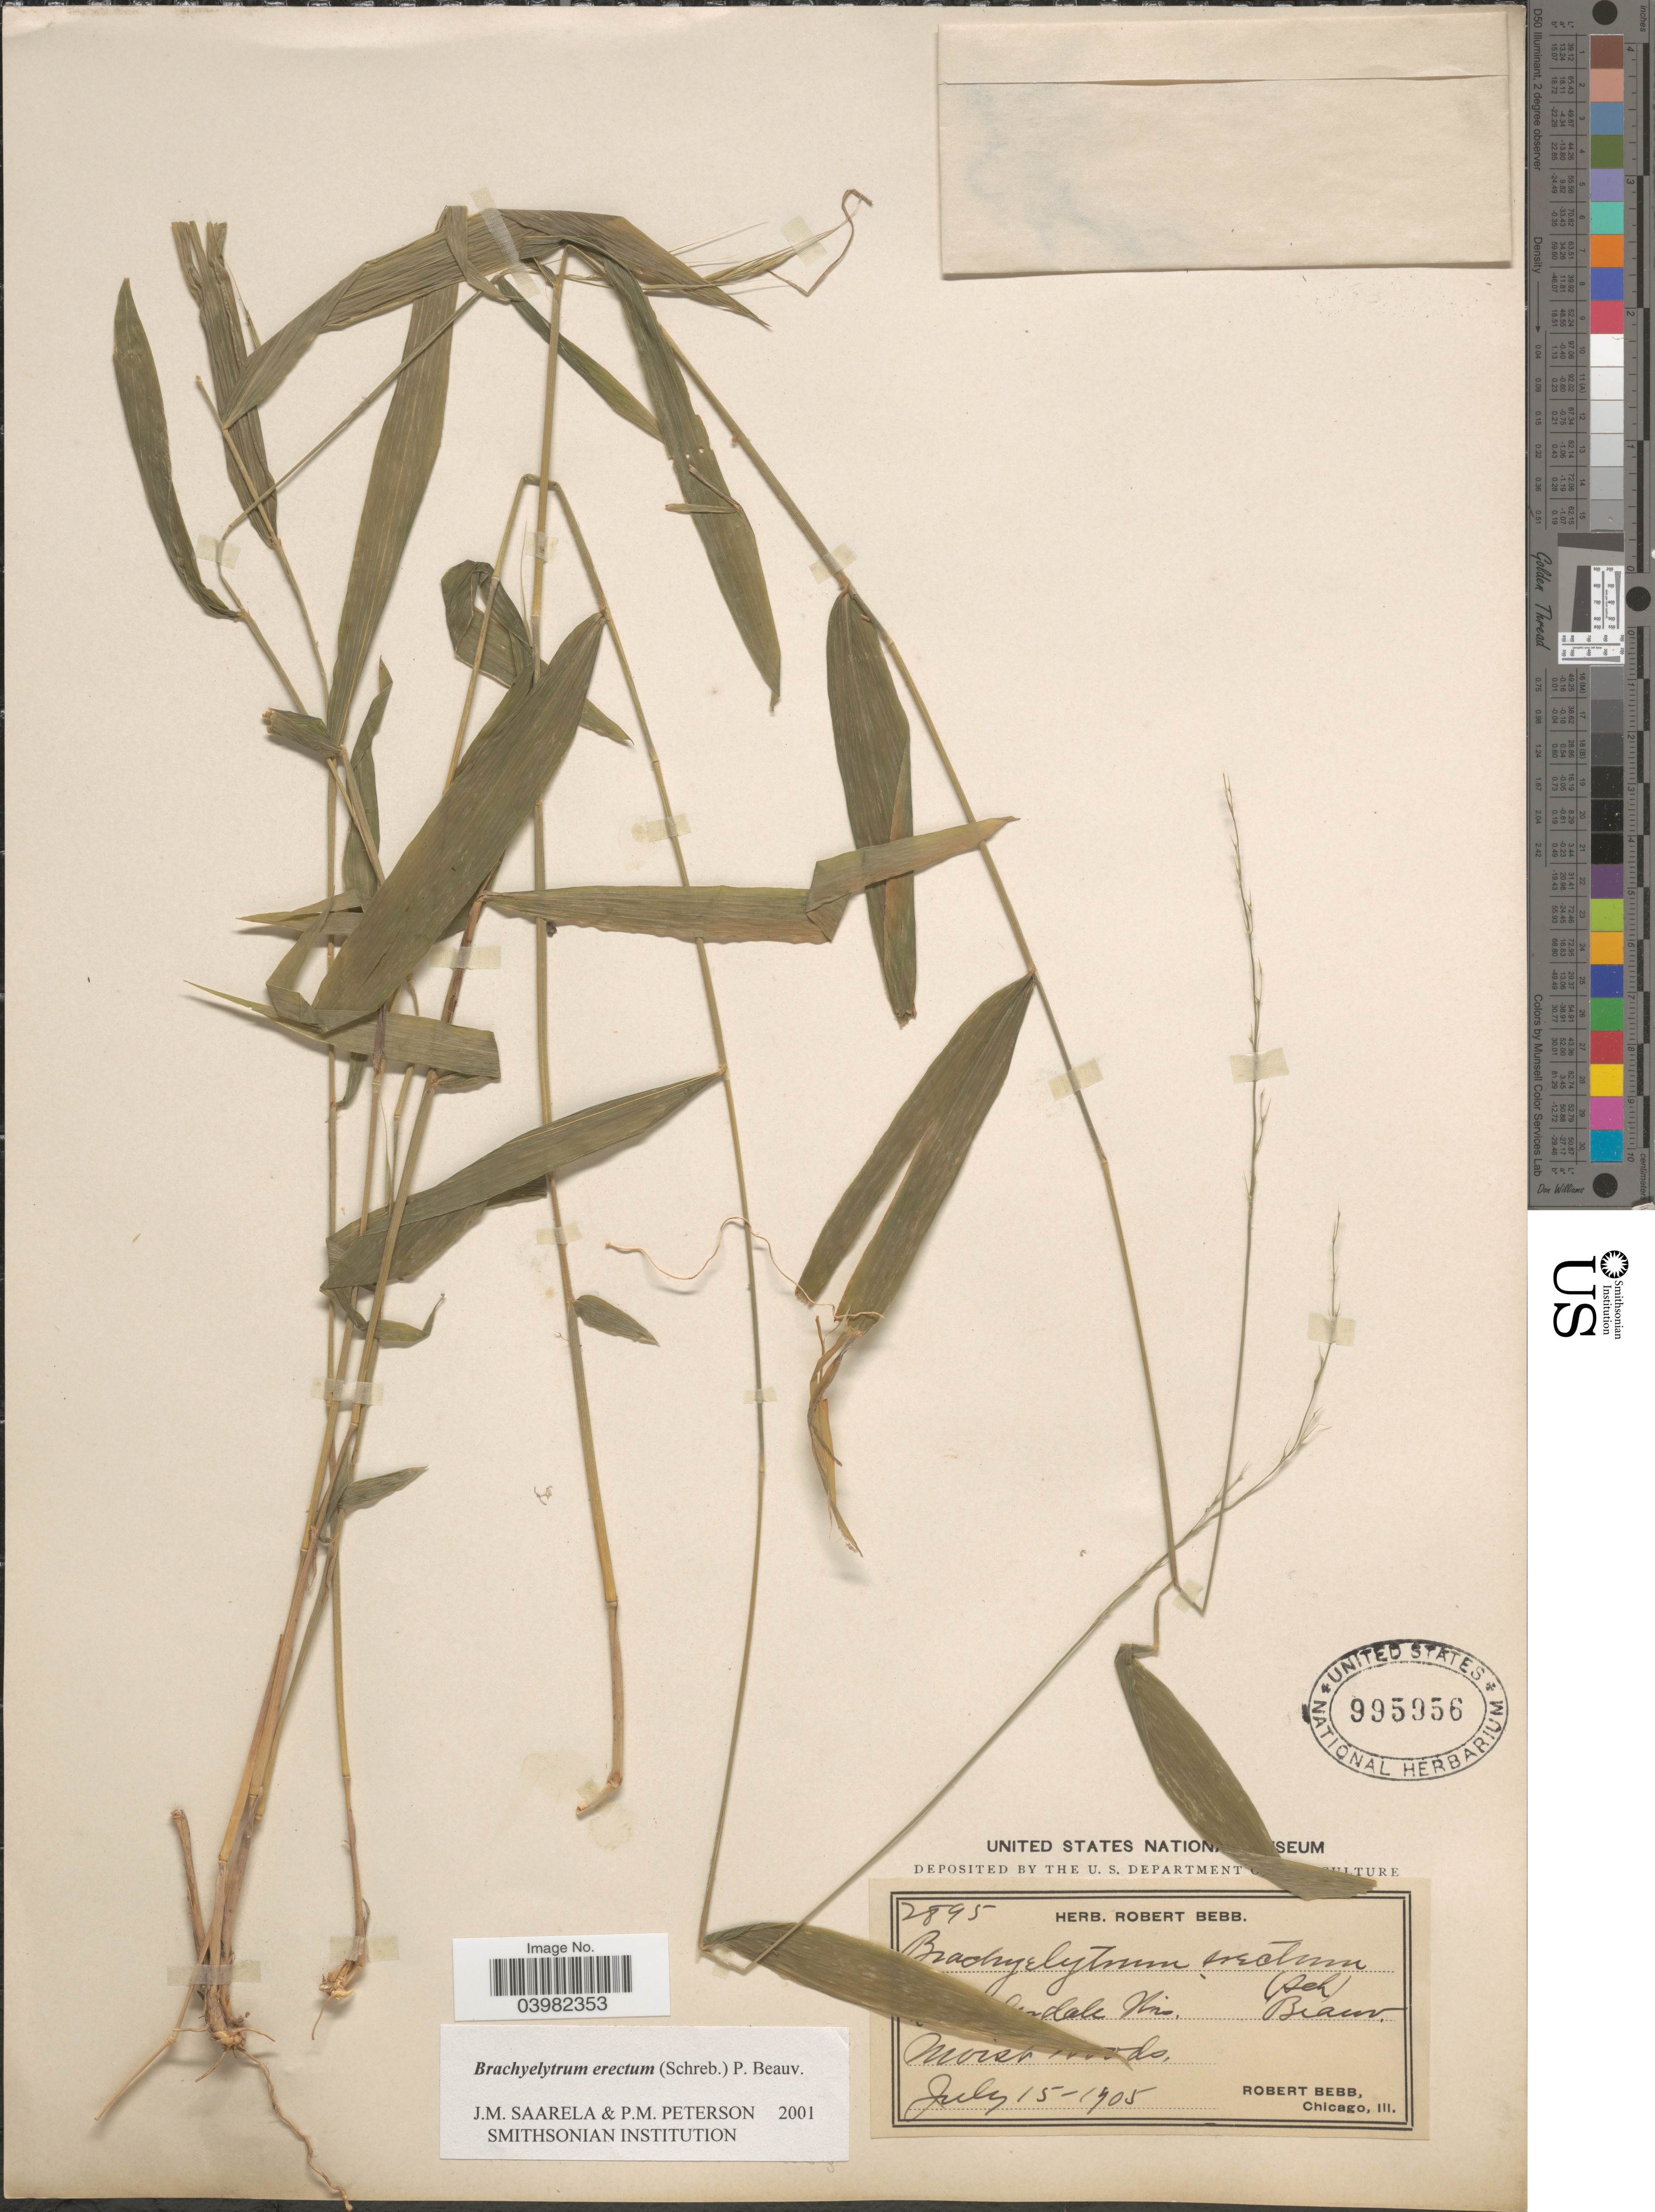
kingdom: Plantae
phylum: Tracheophyta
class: Liliopsida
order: Poales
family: Poaceae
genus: Brachyelytrum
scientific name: Brachyelytrum erectum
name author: (Schreb.) P. Beauv.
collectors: R. Bebb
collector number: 2895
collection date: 1905-07-15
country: United States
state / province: Wisconsin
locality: [illegible text]dale.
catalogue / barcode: US 995956